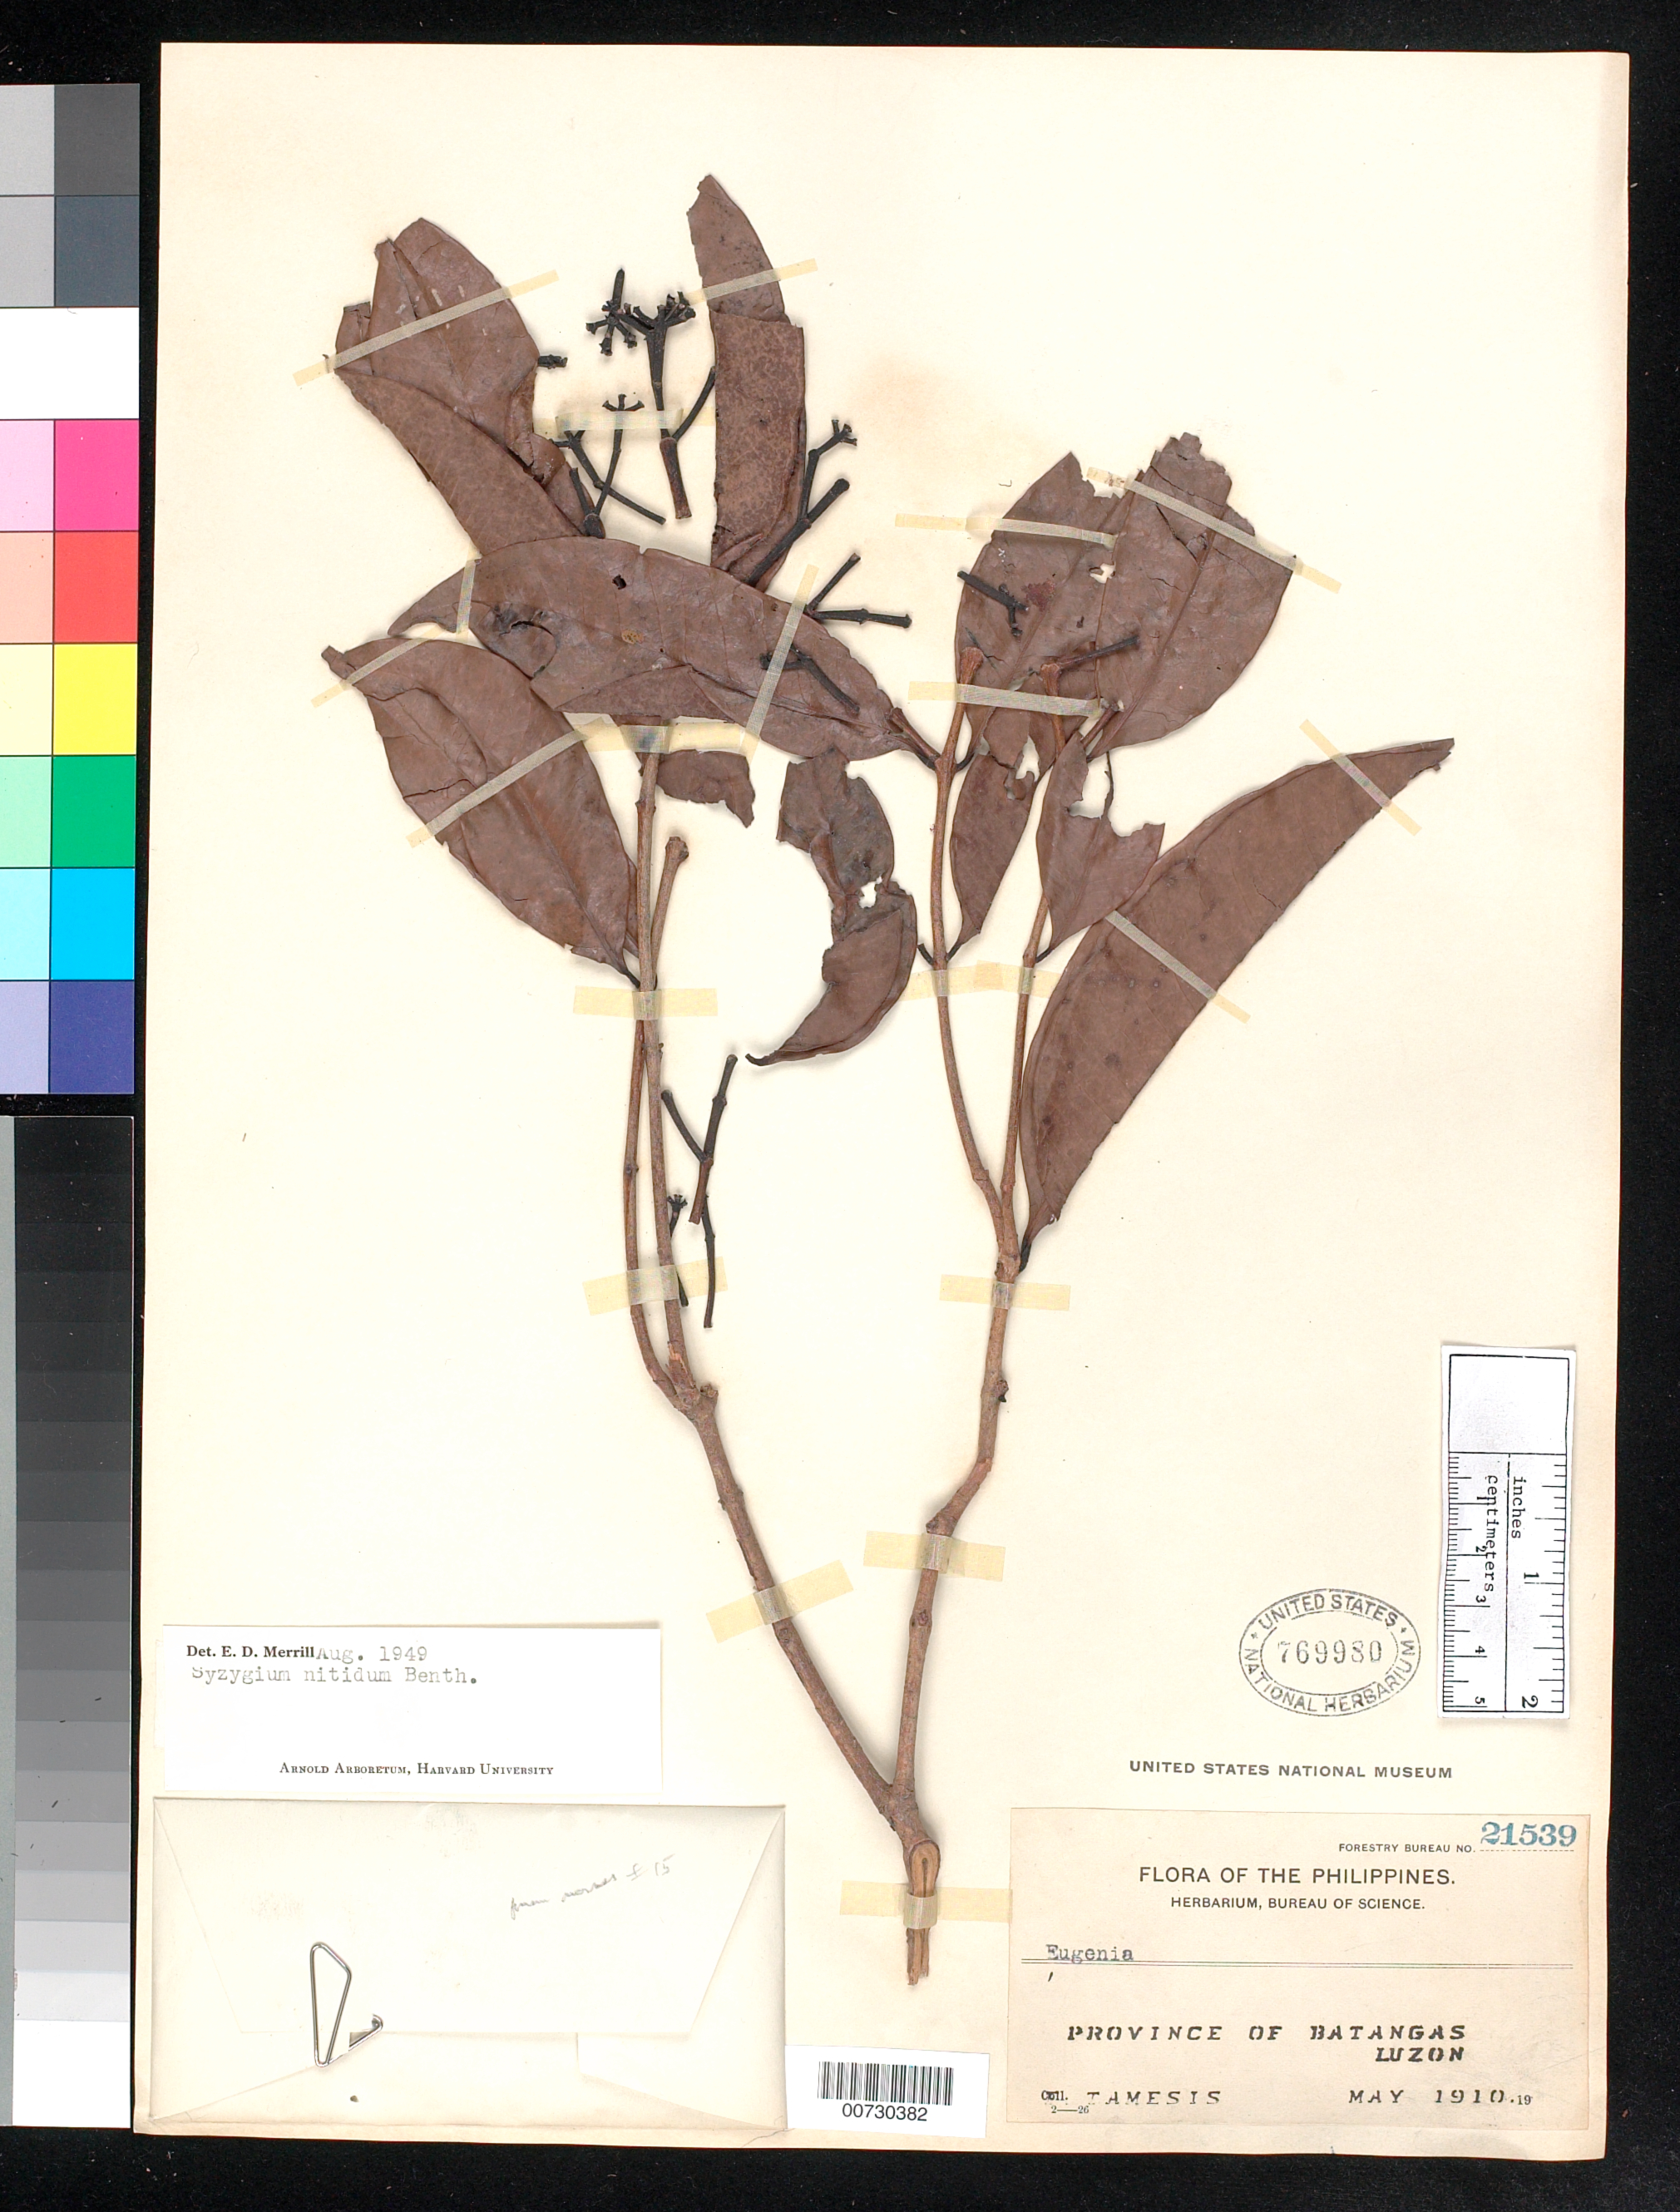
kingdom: Plantae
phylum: Tracheophyta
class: Magnoliopsida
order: Myrtales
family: Myrtaceae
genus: Syzygium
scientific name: Syzygium nitidum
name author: Benth.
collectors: -. Tamesis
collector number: For. Bur. 21539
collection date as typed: May 1910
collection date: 1910-05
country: Philippines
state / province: Calabarzon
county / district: Batangas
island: Luzon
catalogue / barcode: US 769980